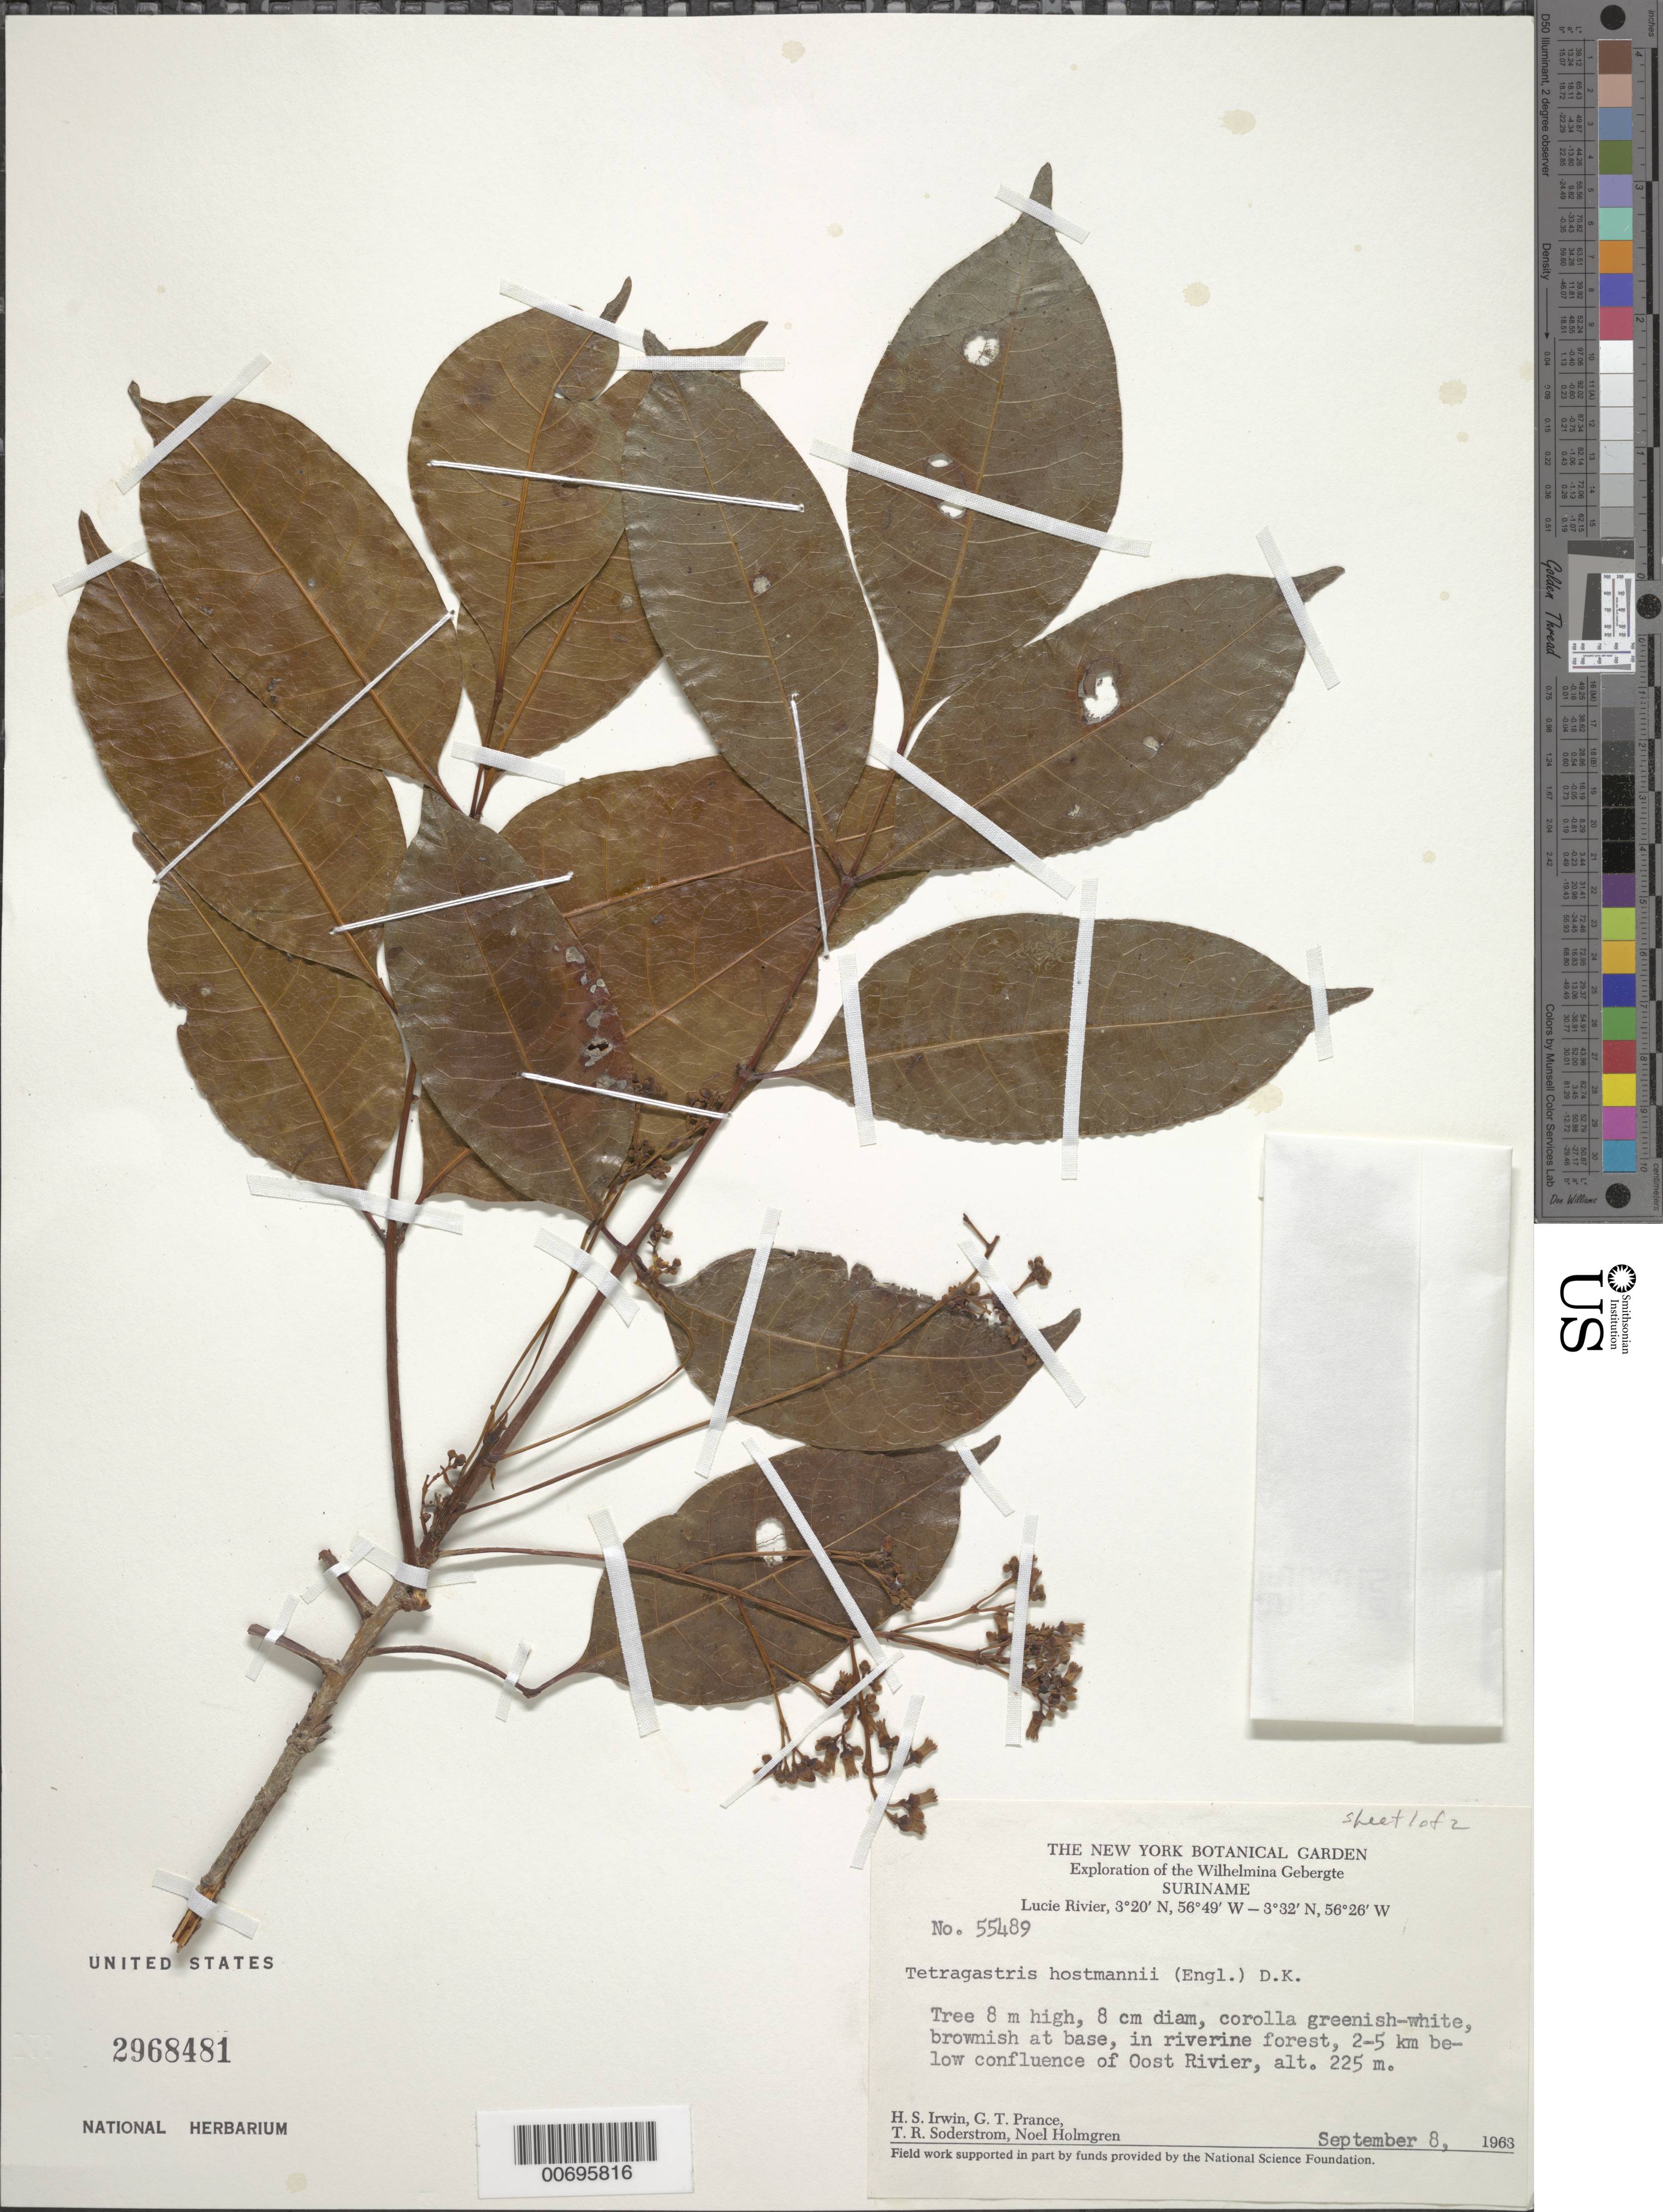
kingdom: Plantae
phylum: Tracheophyta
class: Magnoliopsida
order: Sapindales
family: Burseraceae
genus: Protium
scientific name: Protium surinamense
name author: Byng & Christenh.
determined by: Daly, Douglas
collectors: H. Irwin, G. T. Prance, T. R. Soderstrom & N. H. Holmgren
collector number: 55489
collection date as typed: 8-Sep-63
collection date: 1963-09-08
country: Suriname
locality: Lucie R., 2-5 km below confl. with Oost R., Wilhelmina Gebergte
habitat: Riverine forest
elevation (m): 225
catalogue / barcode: US 2968481